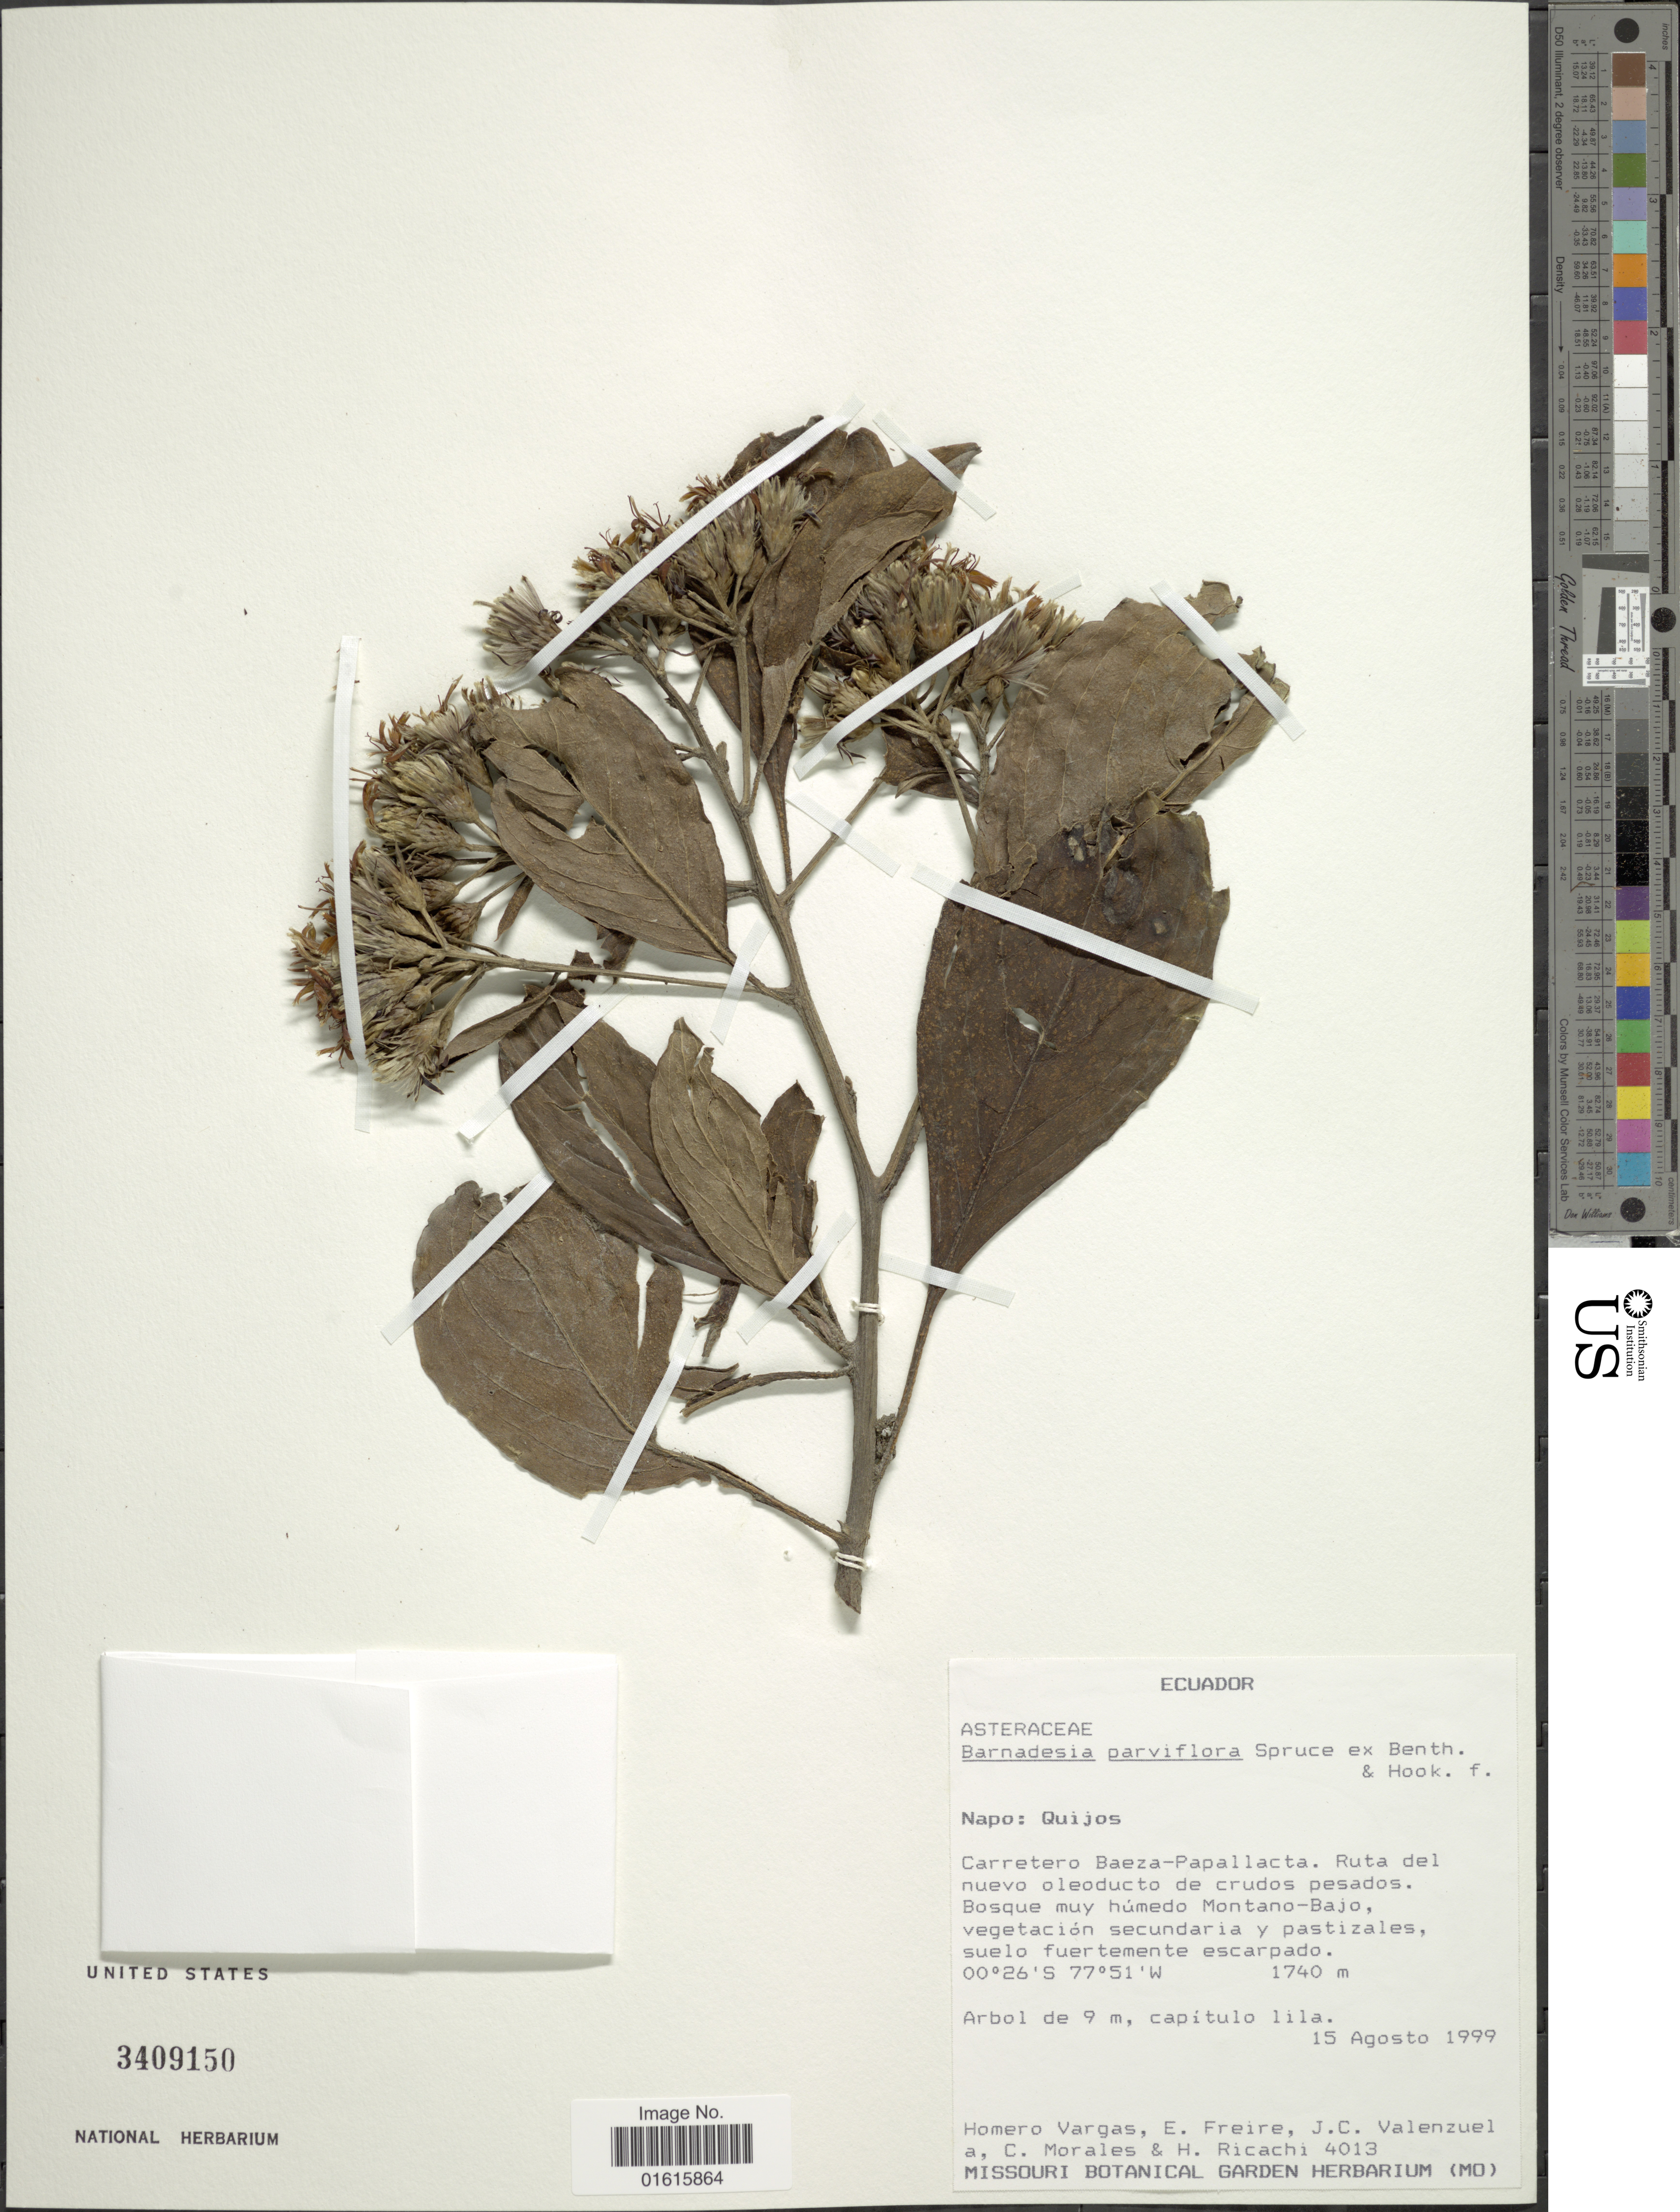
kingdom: Plantae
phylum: Tracheophyta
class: Magnoliopsida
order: Asterales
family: Asteraceae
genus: Barnadesia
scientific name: Barnadesia parviflora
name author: Spruce ex Benth. & Hook. f.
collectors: H. Vargas, E. Freire, J. Valenzuela, C. Morales & H. Ricachi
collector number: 4013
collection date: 1999-08-15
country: Ecuador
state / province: Napo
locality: Quijos, Carretero Beaza-Papallacta. ruta del nuevo oleoducto de crudos pesados.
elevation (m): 1740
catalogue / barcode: US 3409150